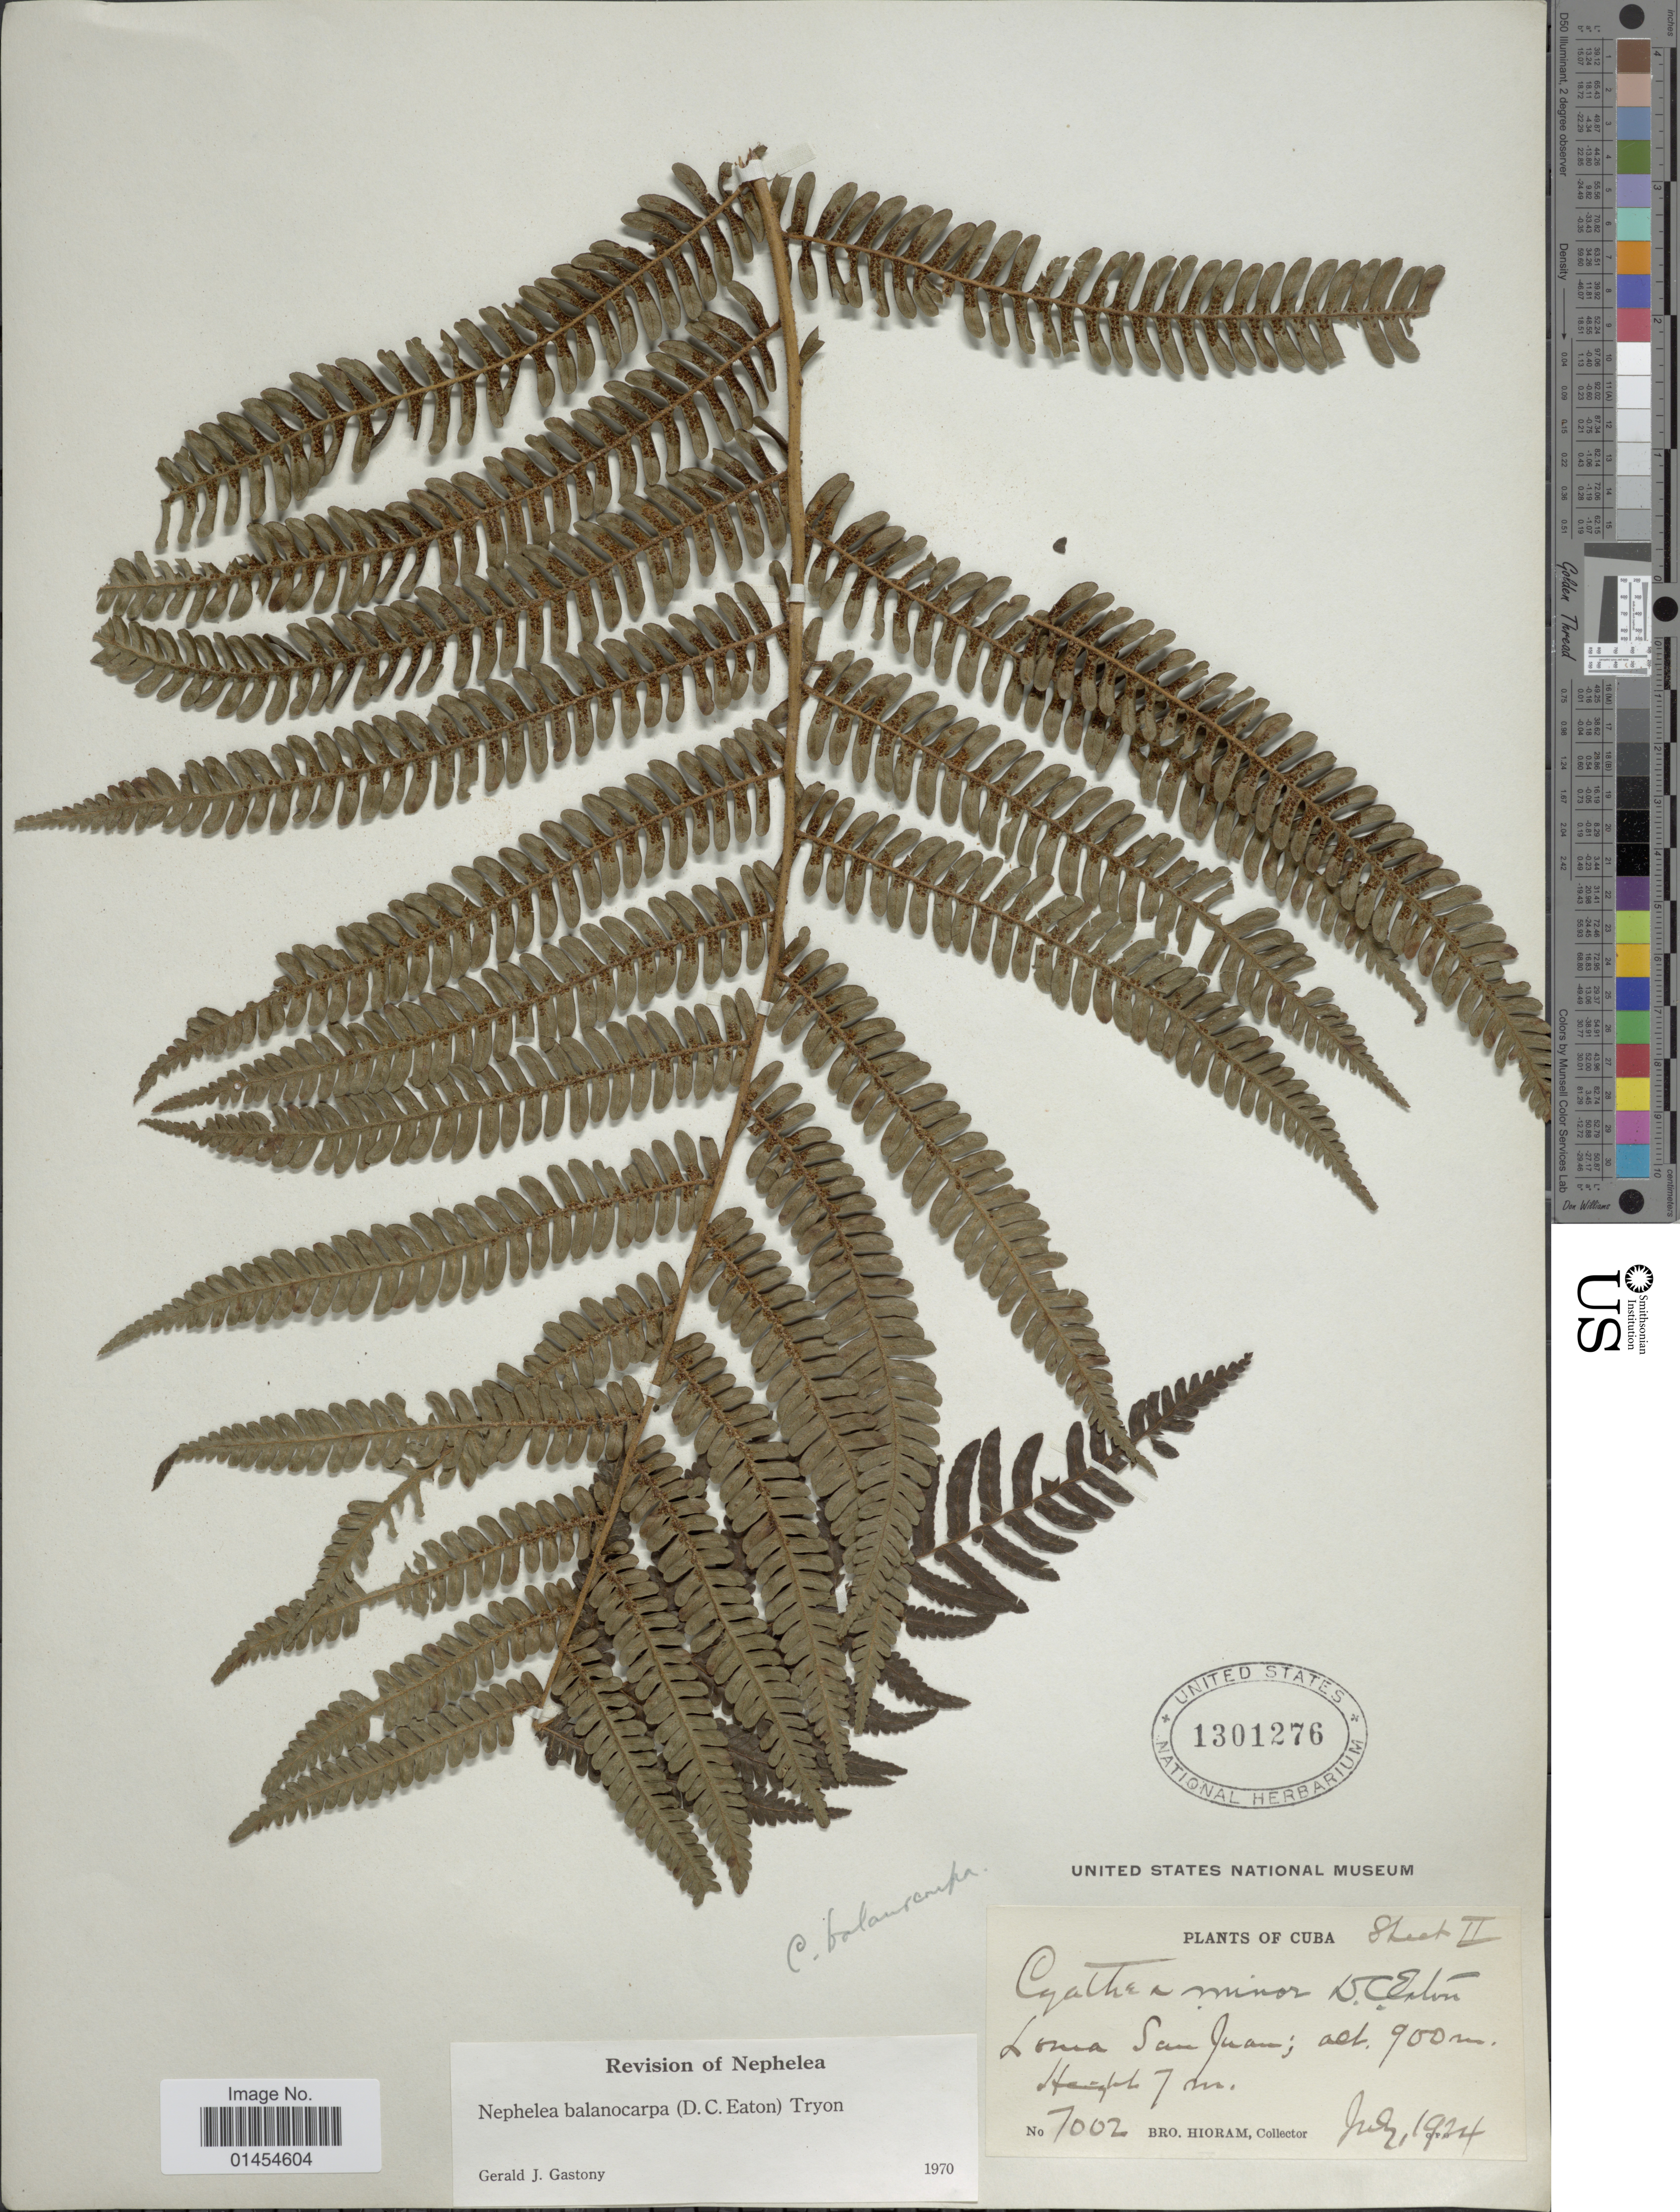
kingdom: Plantae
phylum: Tracheophyta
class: Polypodiopsida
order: Cyatheales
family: Cyatheaceae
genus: Alsophila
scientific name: Alsophila balanocarpa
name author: (D.C. Eaton) D.S. Conant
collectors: Bro. Hioram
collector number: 7002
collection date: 1924-07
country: Cuba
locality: Loma San Juan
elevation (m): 900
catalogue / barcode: US 1301276